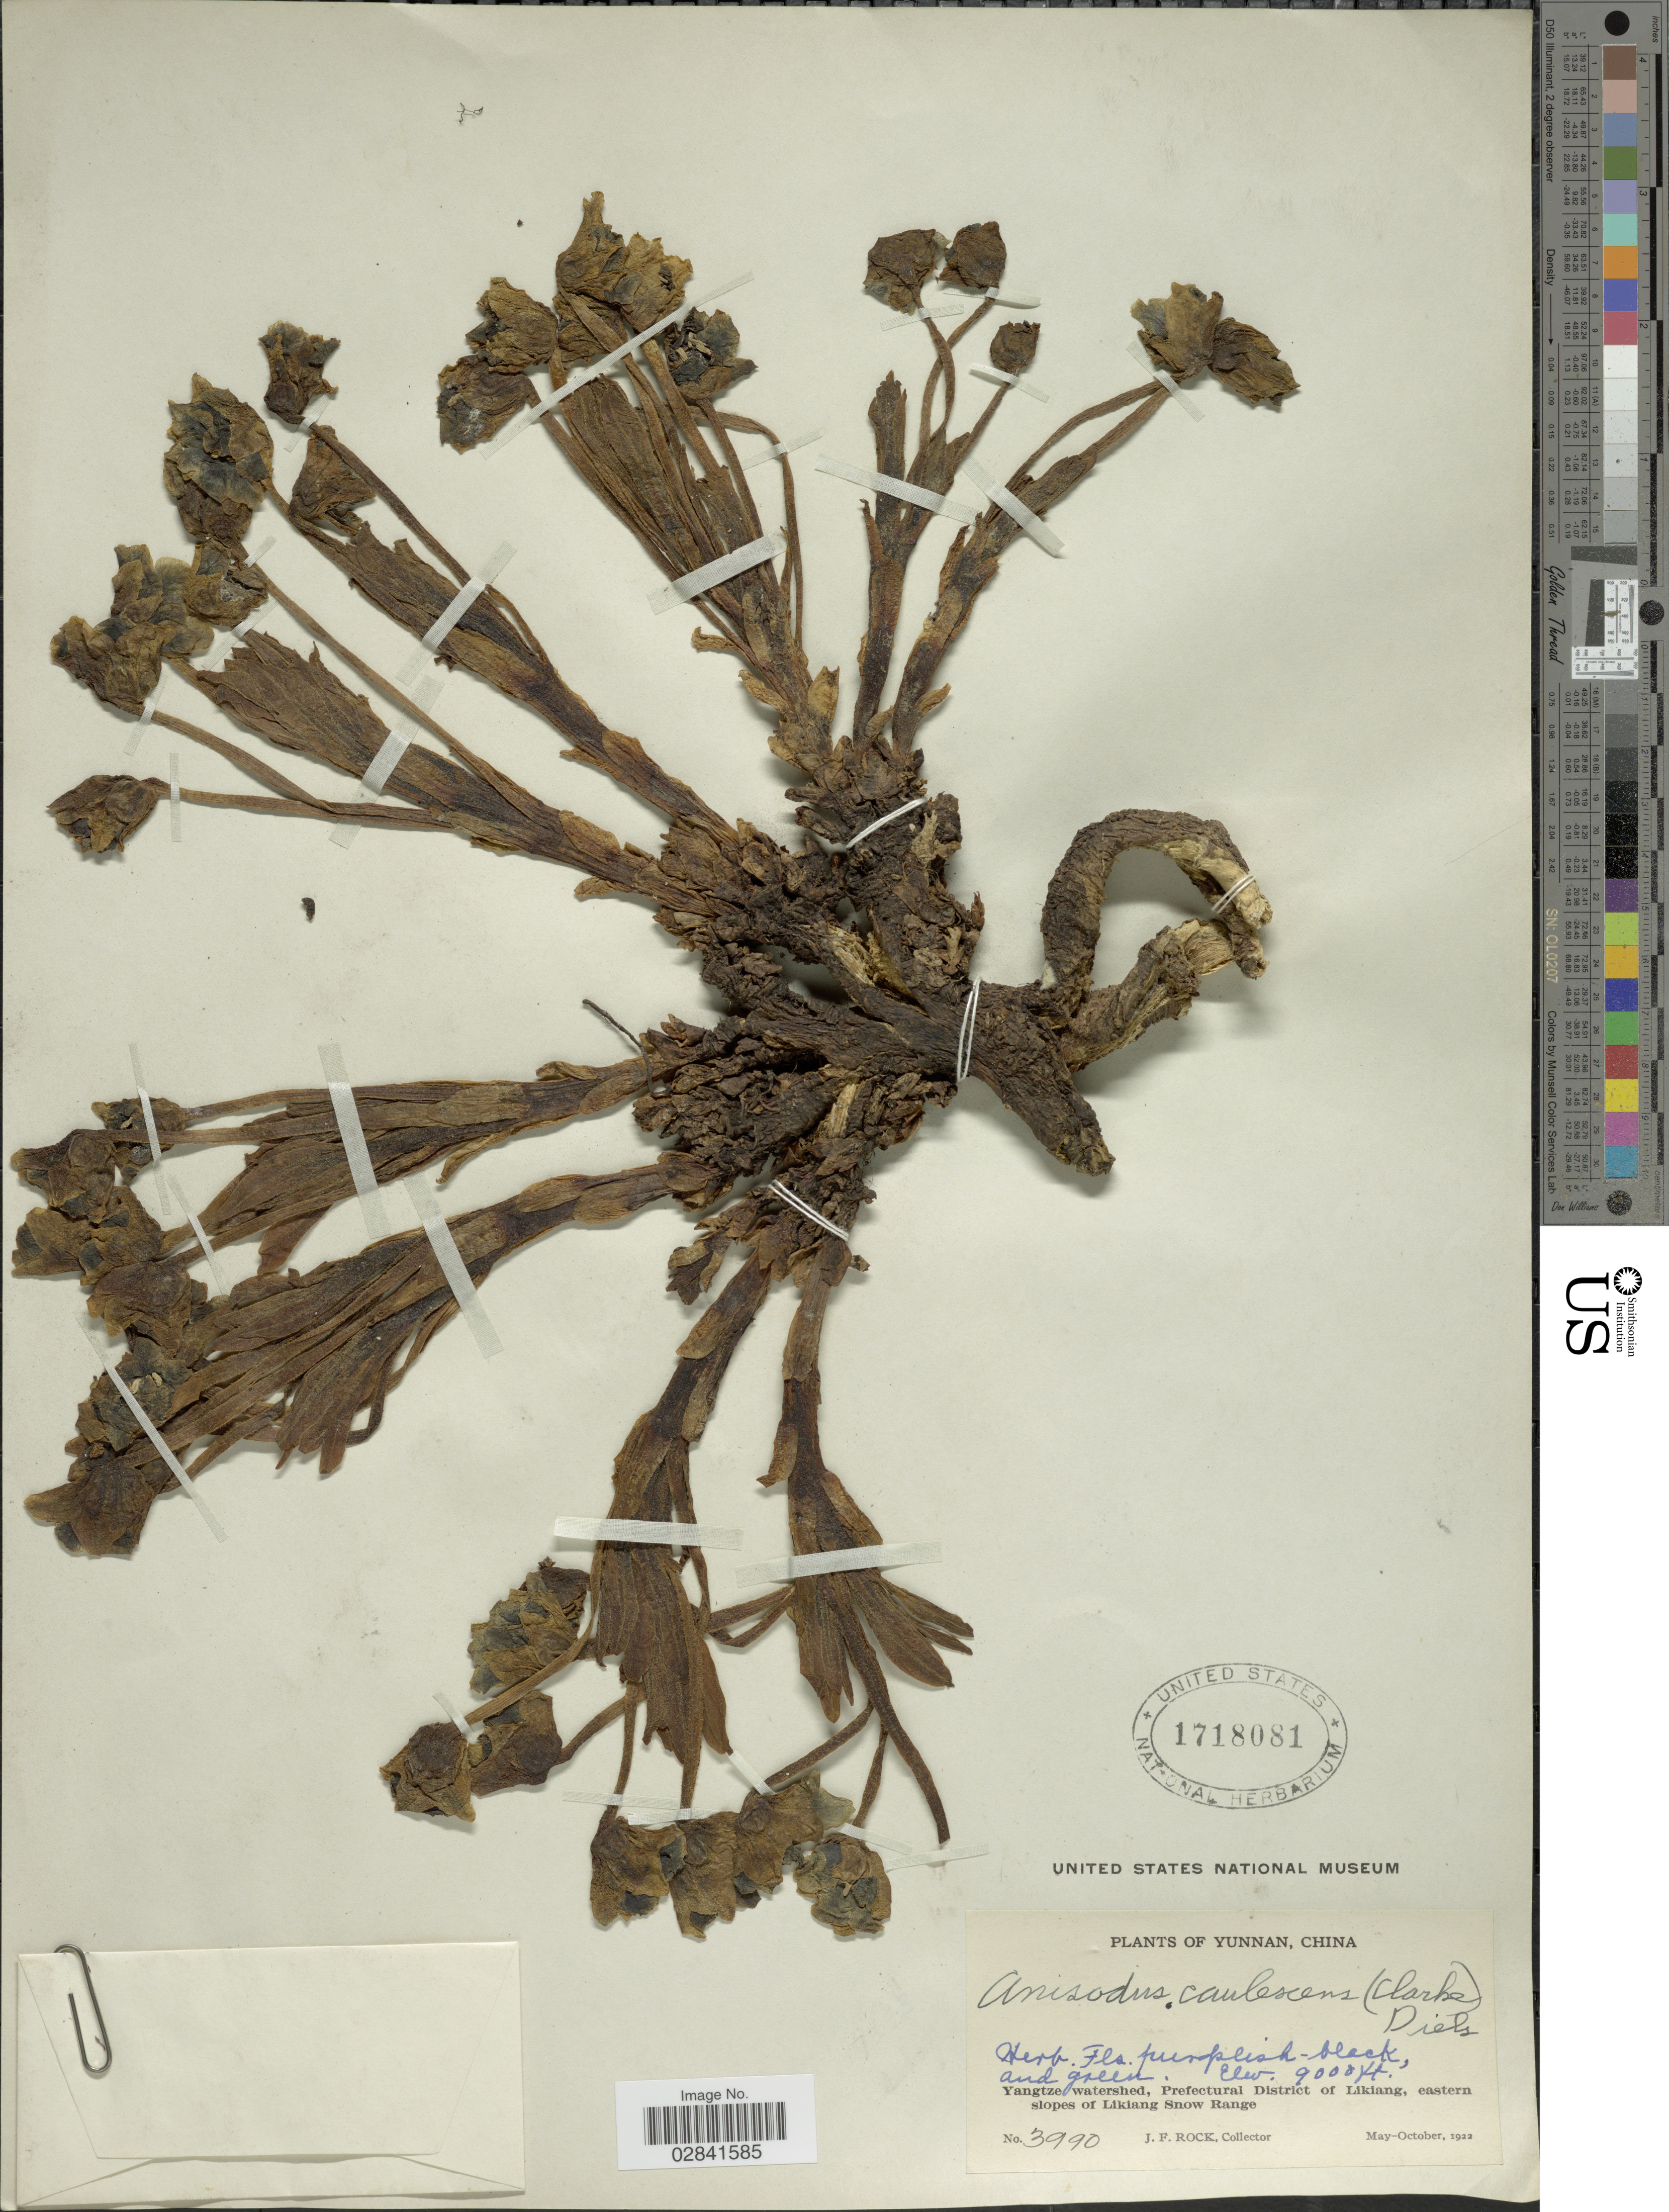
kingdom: Plantae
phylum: Tracheophyta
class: Magnoliopsida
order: Solanales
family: Solanaceae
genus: Mandragora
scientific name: Mandragora caulescens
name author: C.B. Clarke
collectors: J. Rock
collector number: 3990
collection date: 1922-05/1922-10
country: China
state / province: Yunnan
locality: Yangtze watershed, Prefectural District of Likiang, eastern slopes of LIkiang Snow Range.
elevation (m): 2743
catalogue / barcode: US 1718081